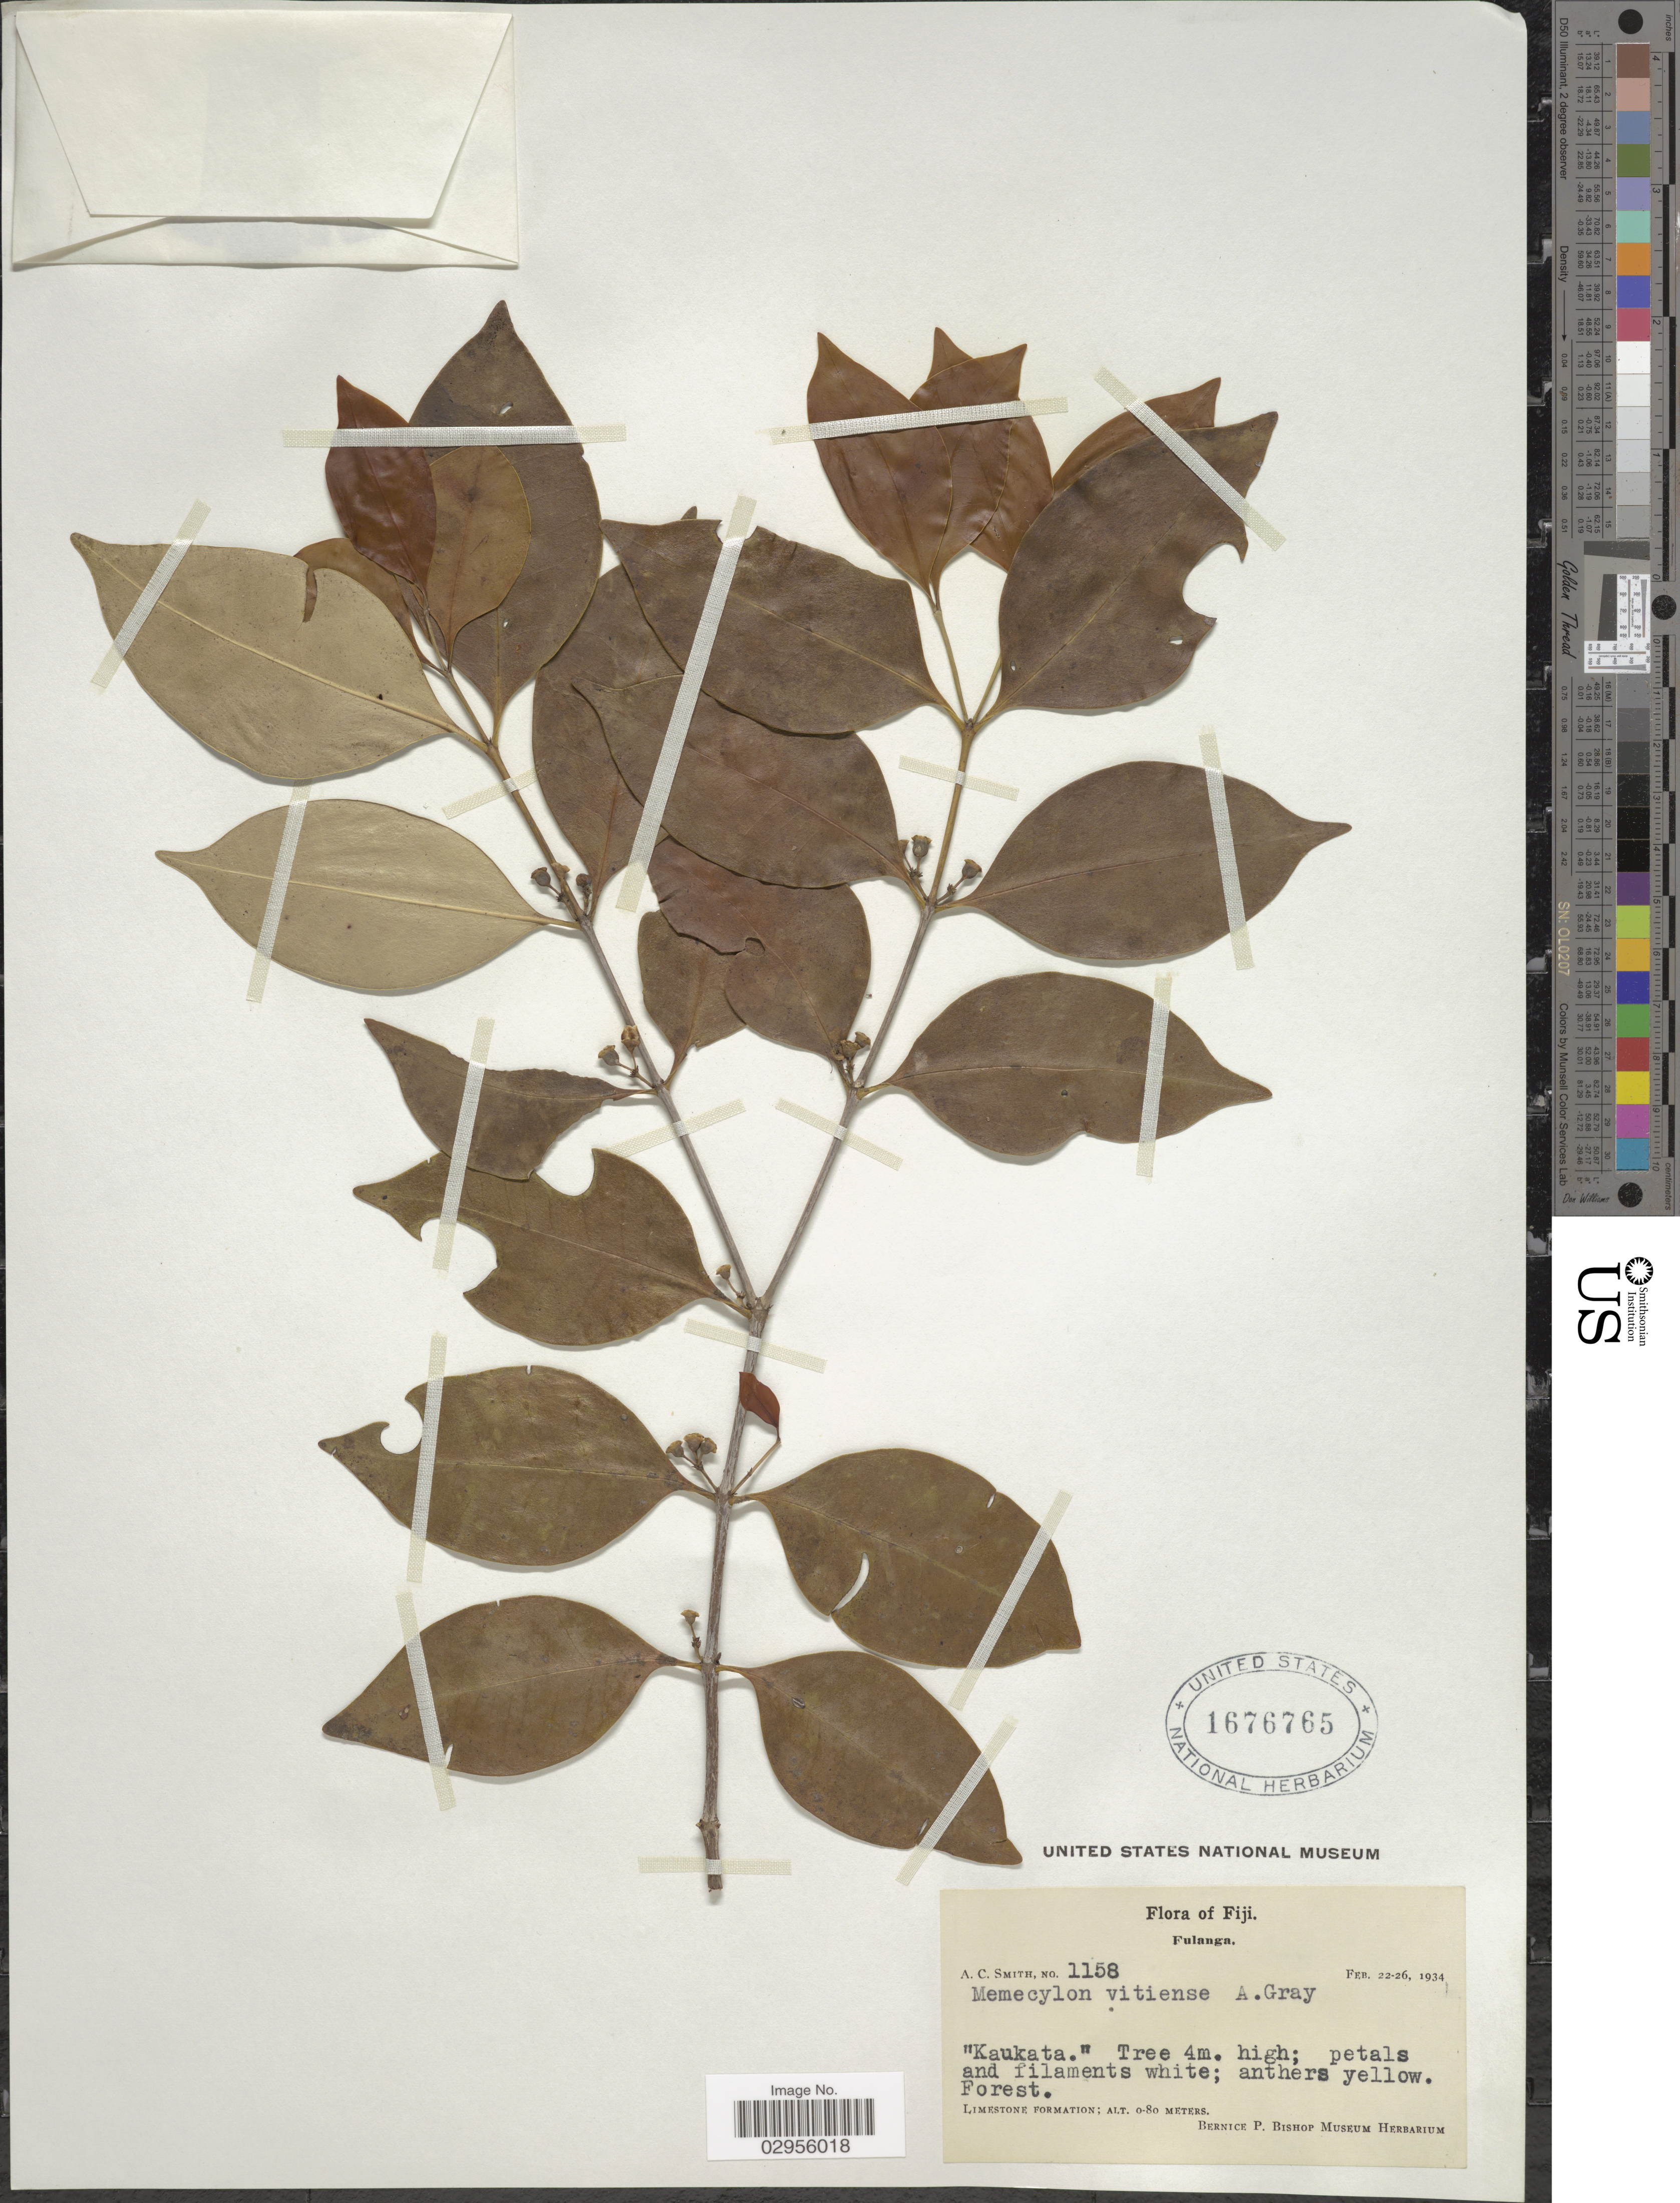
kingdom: Plantae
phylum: Tracheophyta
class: Magnoliopsida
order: Myrtales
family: Melastomataceae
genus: Memecylon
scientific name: Memecylon vitiense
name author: A. Gray in Wilkes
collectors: A. C. Smith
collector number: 1158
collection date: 1934-02-22/1934-02-26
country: Fiji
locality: Fulanga.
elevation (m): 0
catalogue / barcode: US 1676765